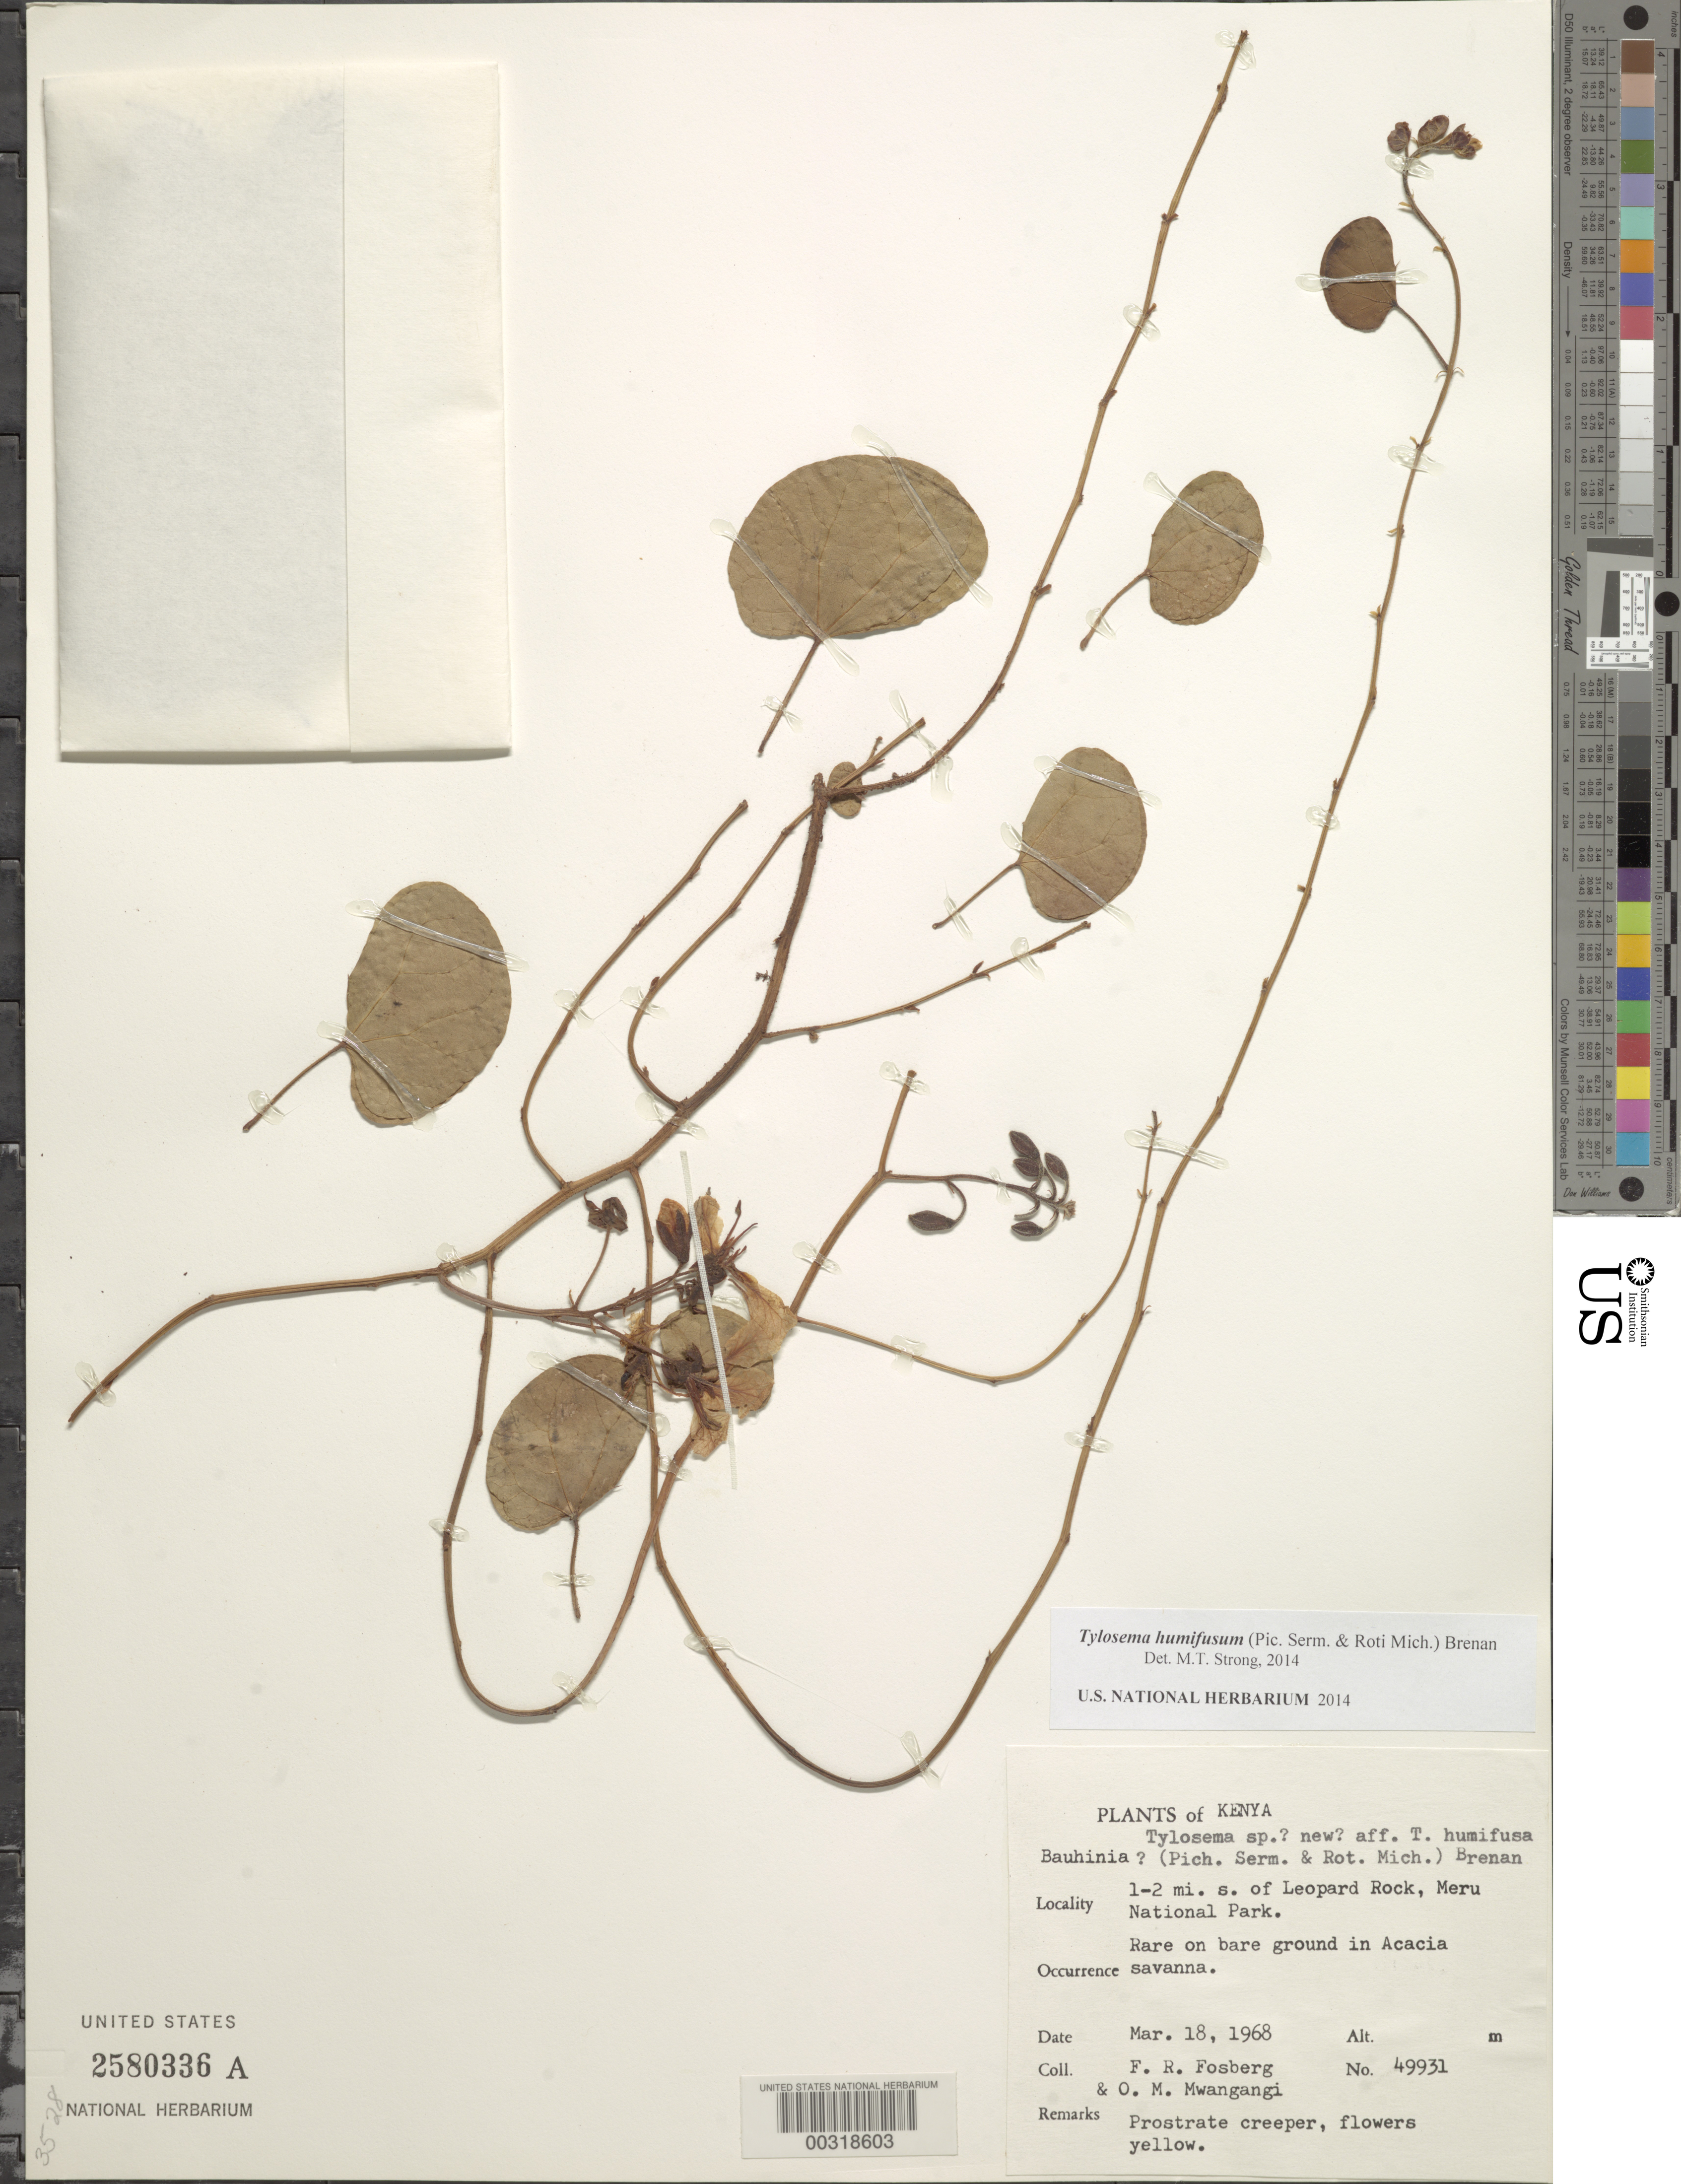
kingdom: Plantae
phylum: Tracheophyta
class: Magnoliopsida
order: Fabales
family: Fabaceae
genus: Tylosema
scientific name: Tylosema humifusa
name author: (Pic. Serm. & Roti Mich.) Brenan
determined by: Strong, M. T., (US), Smithsonian Institution - National Museum of Natural History (UNITED STATES)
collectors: F. R. Fosberg & O. M. Mwangangi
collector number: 49931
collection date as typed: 18 Mar 1968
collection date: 1968-03-18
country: Kenya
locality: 1-2 mi s of leopard rock, meru national park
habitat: Bare ground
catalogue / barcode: US 2580336A